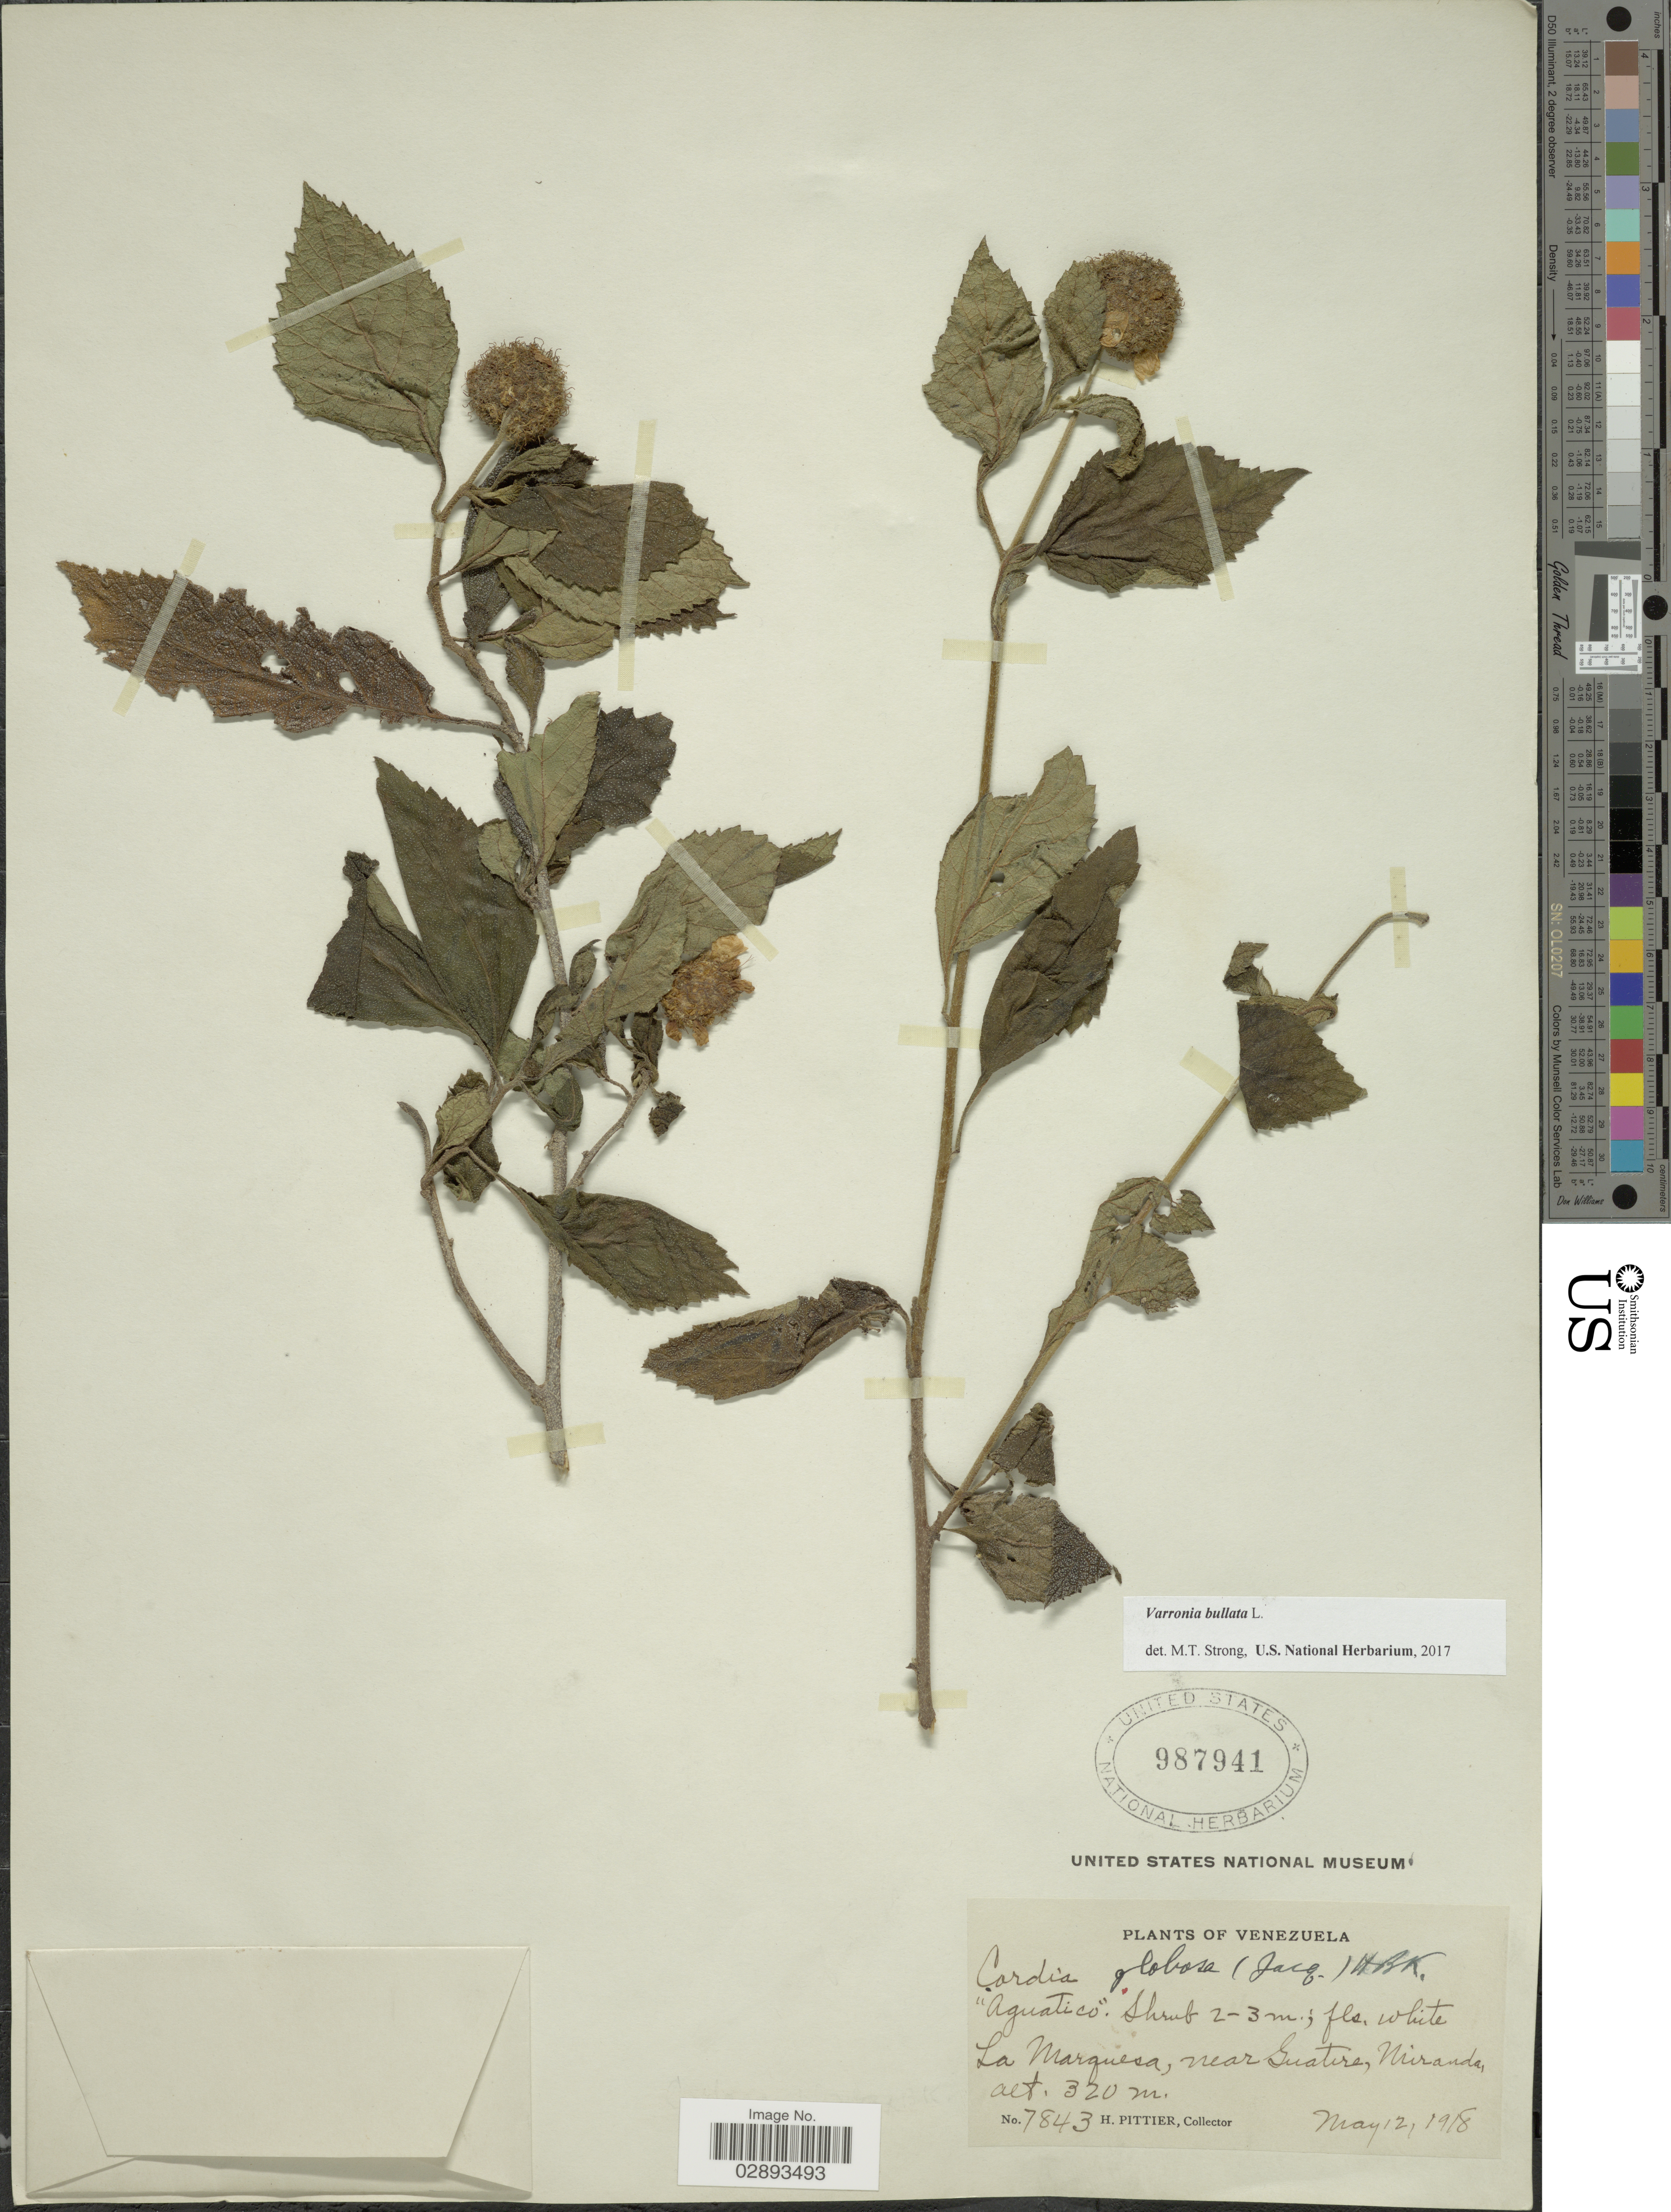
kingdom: Plantae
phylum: Tracheophyta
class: Magnoliopsida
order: Boraginales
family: Cordiaceae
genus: Varronia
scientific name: Varronia bullata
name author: L.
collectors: H. F. Pittier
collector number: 7843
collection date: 1918-05-12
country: Venezuela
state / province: Miranda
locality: La Marguesa, near Guatire, Miranda.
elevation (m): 320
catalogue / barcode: US 987941